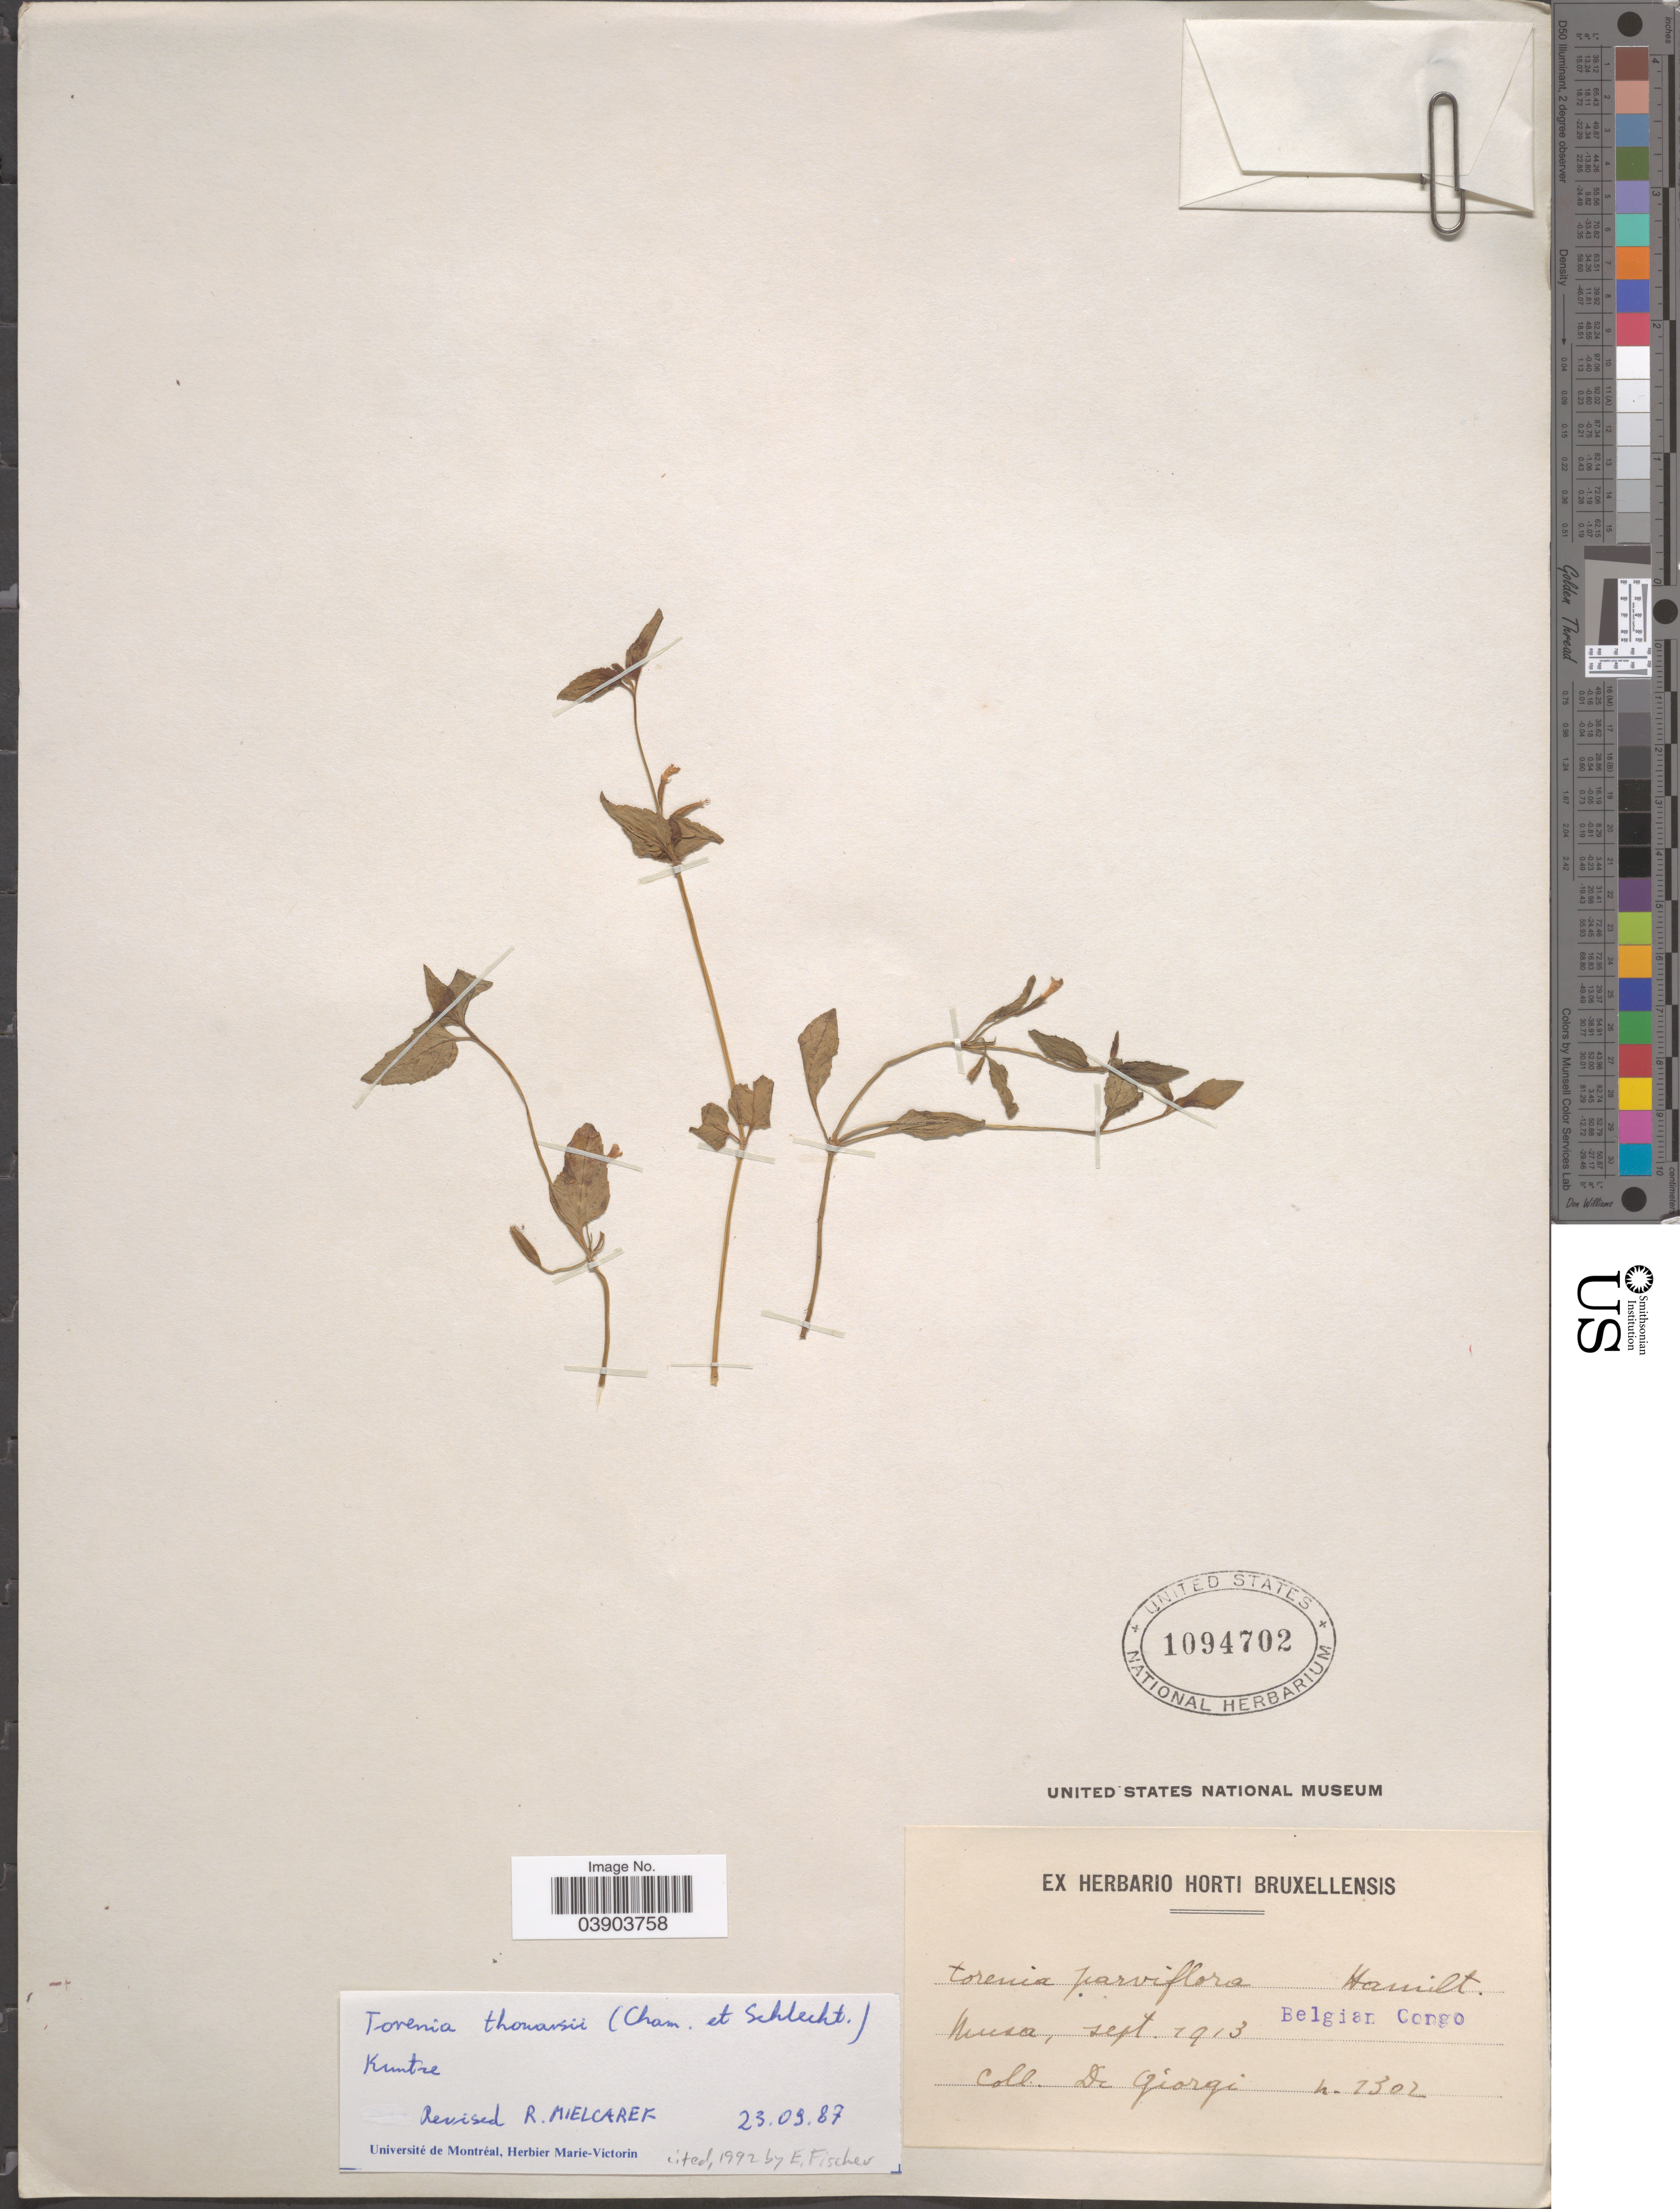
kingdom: Plantae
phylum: Tracheophyta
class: Magnoliopsida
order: Lamiales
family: Linderniaceae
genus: Torenia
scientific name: Torenia thouarsii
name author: (Cham. & Schltdl.) Kuntze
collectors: D. Giorgi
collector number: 1302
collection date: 1913-09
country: Congo, Democratic Republic of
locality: Missa. Belgian Congo.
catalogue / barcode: US 1094702